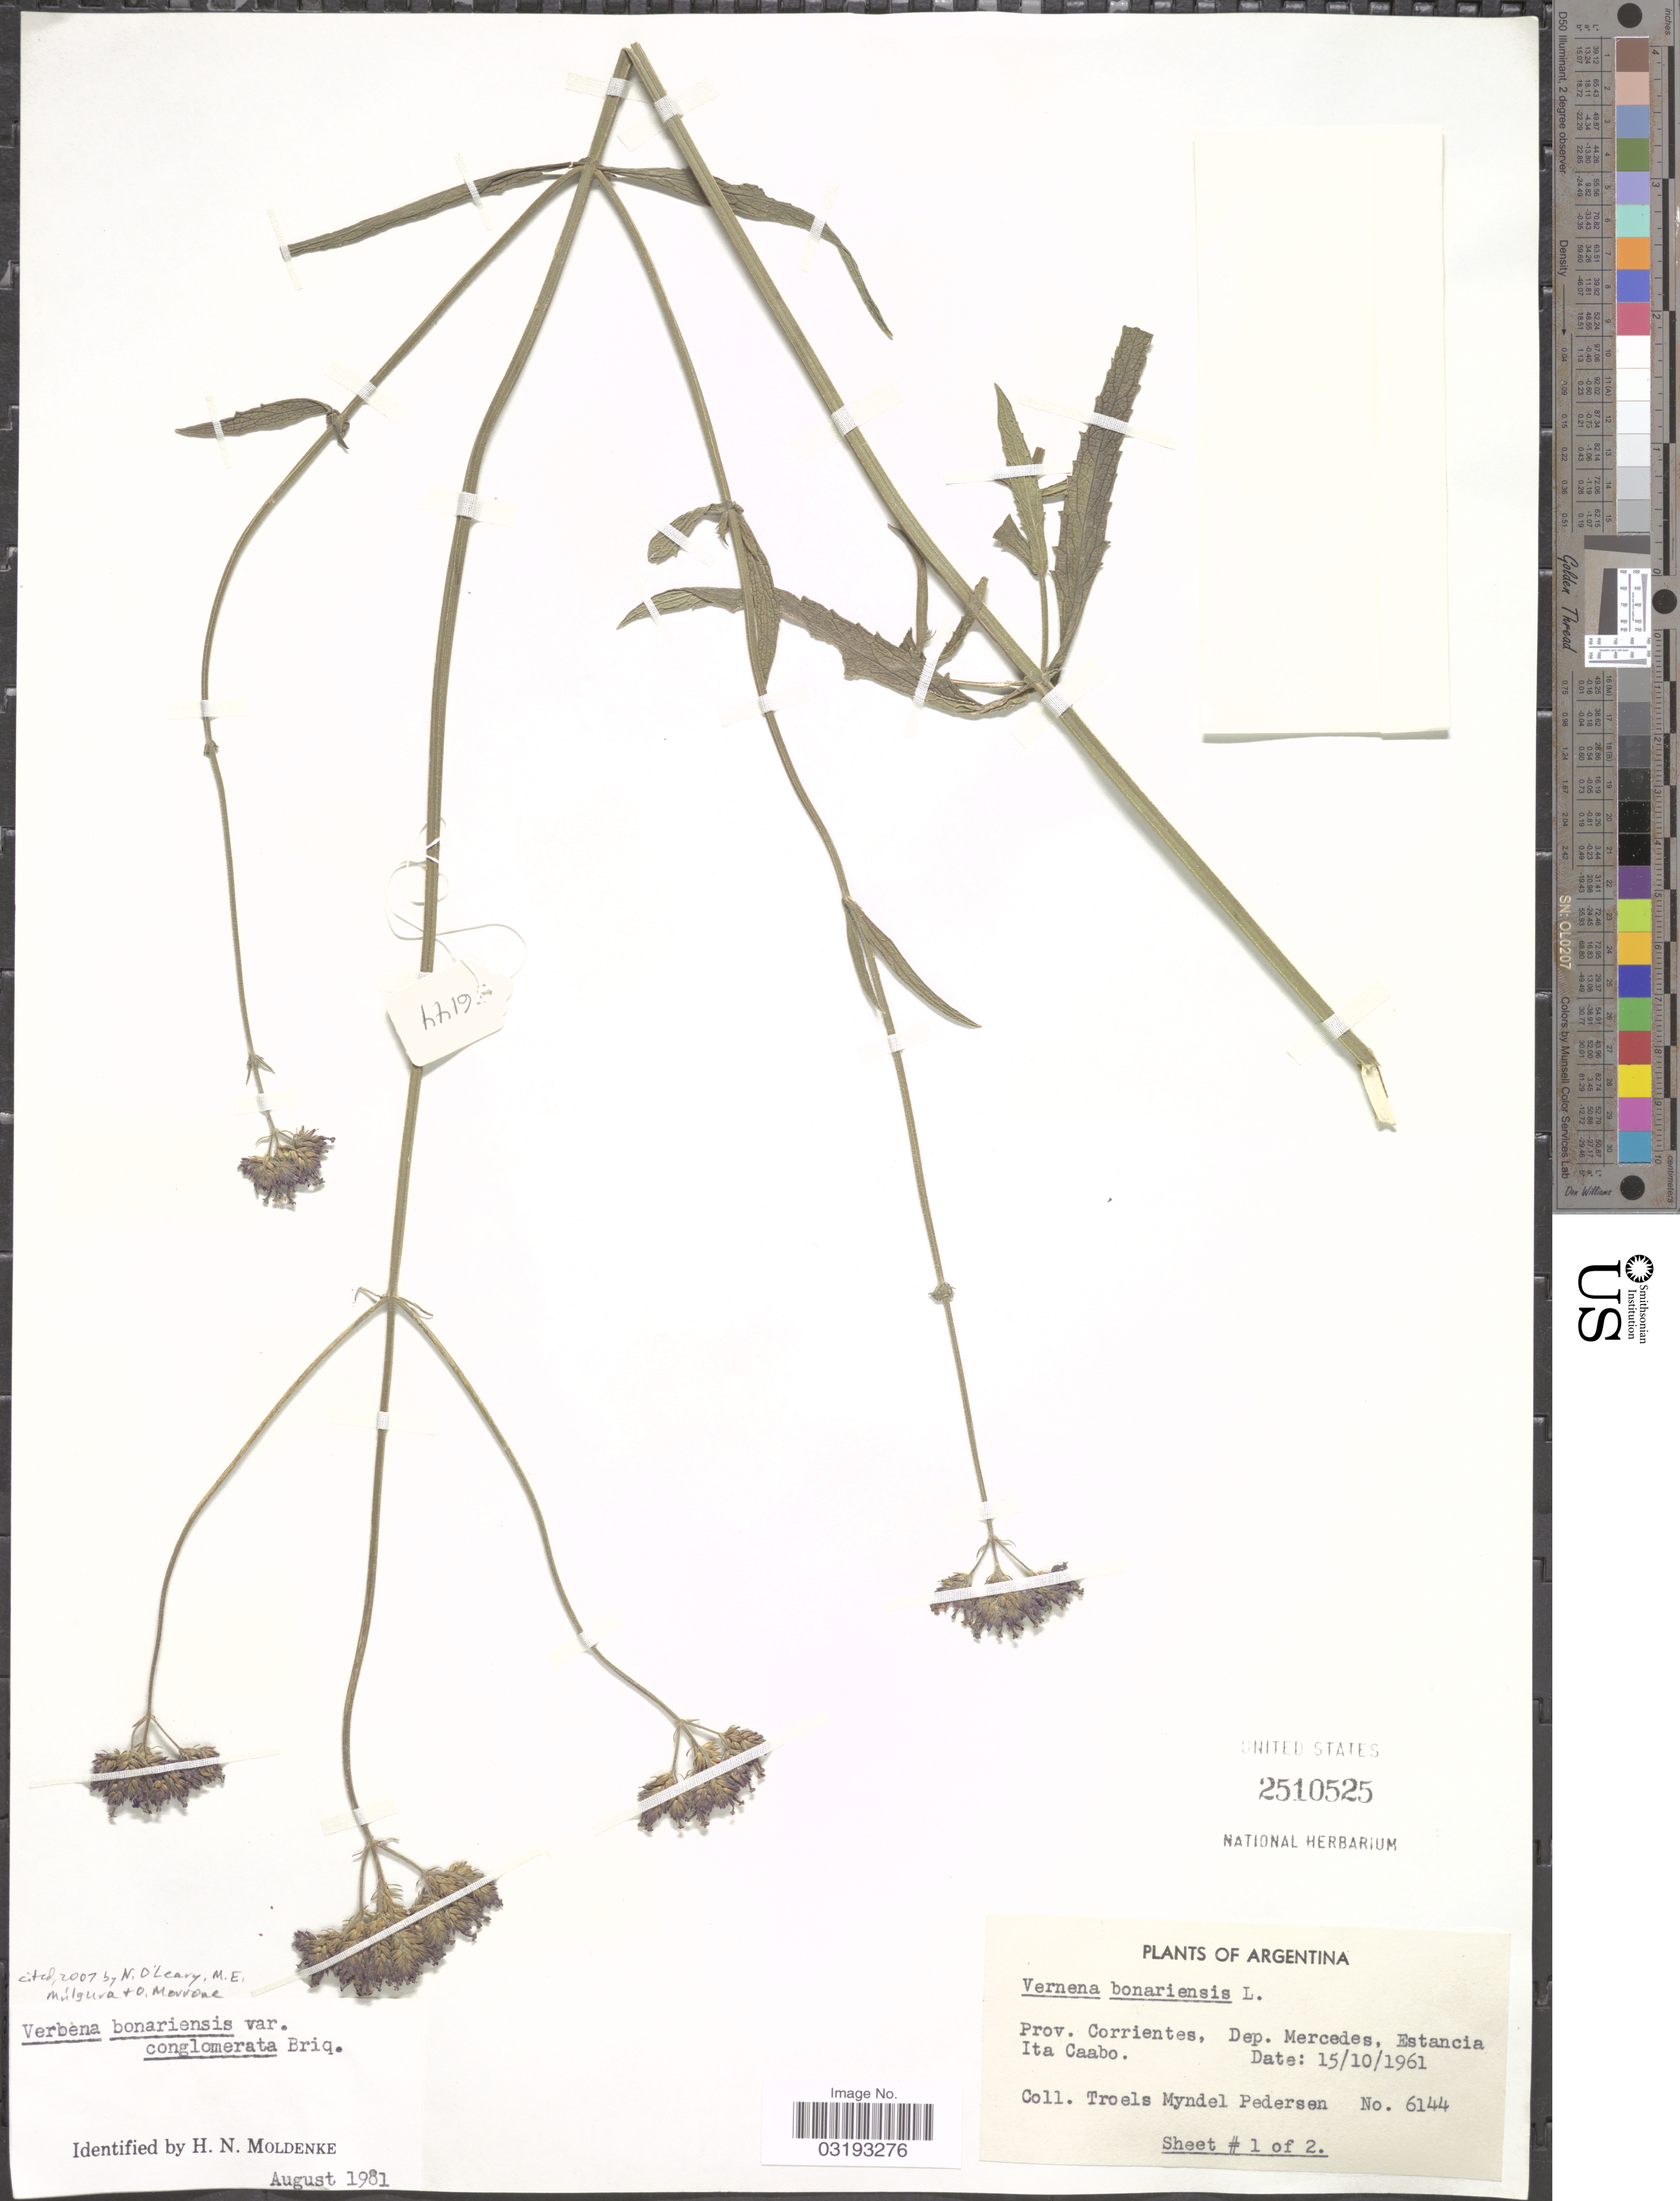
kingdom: Plantae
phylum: Tracheophyta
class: Magnoliopsida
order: Lamiales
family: Verbenaceae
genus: Verbena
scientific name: Verbena bonariensis var. conglomerata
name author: Briq.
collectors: T. Pederson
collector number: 6144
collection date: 1961-10-15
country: Argentina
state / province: Corrientes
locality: Dep. Mercedes, Estancia Ita Caabo.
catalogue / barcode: US 2510525